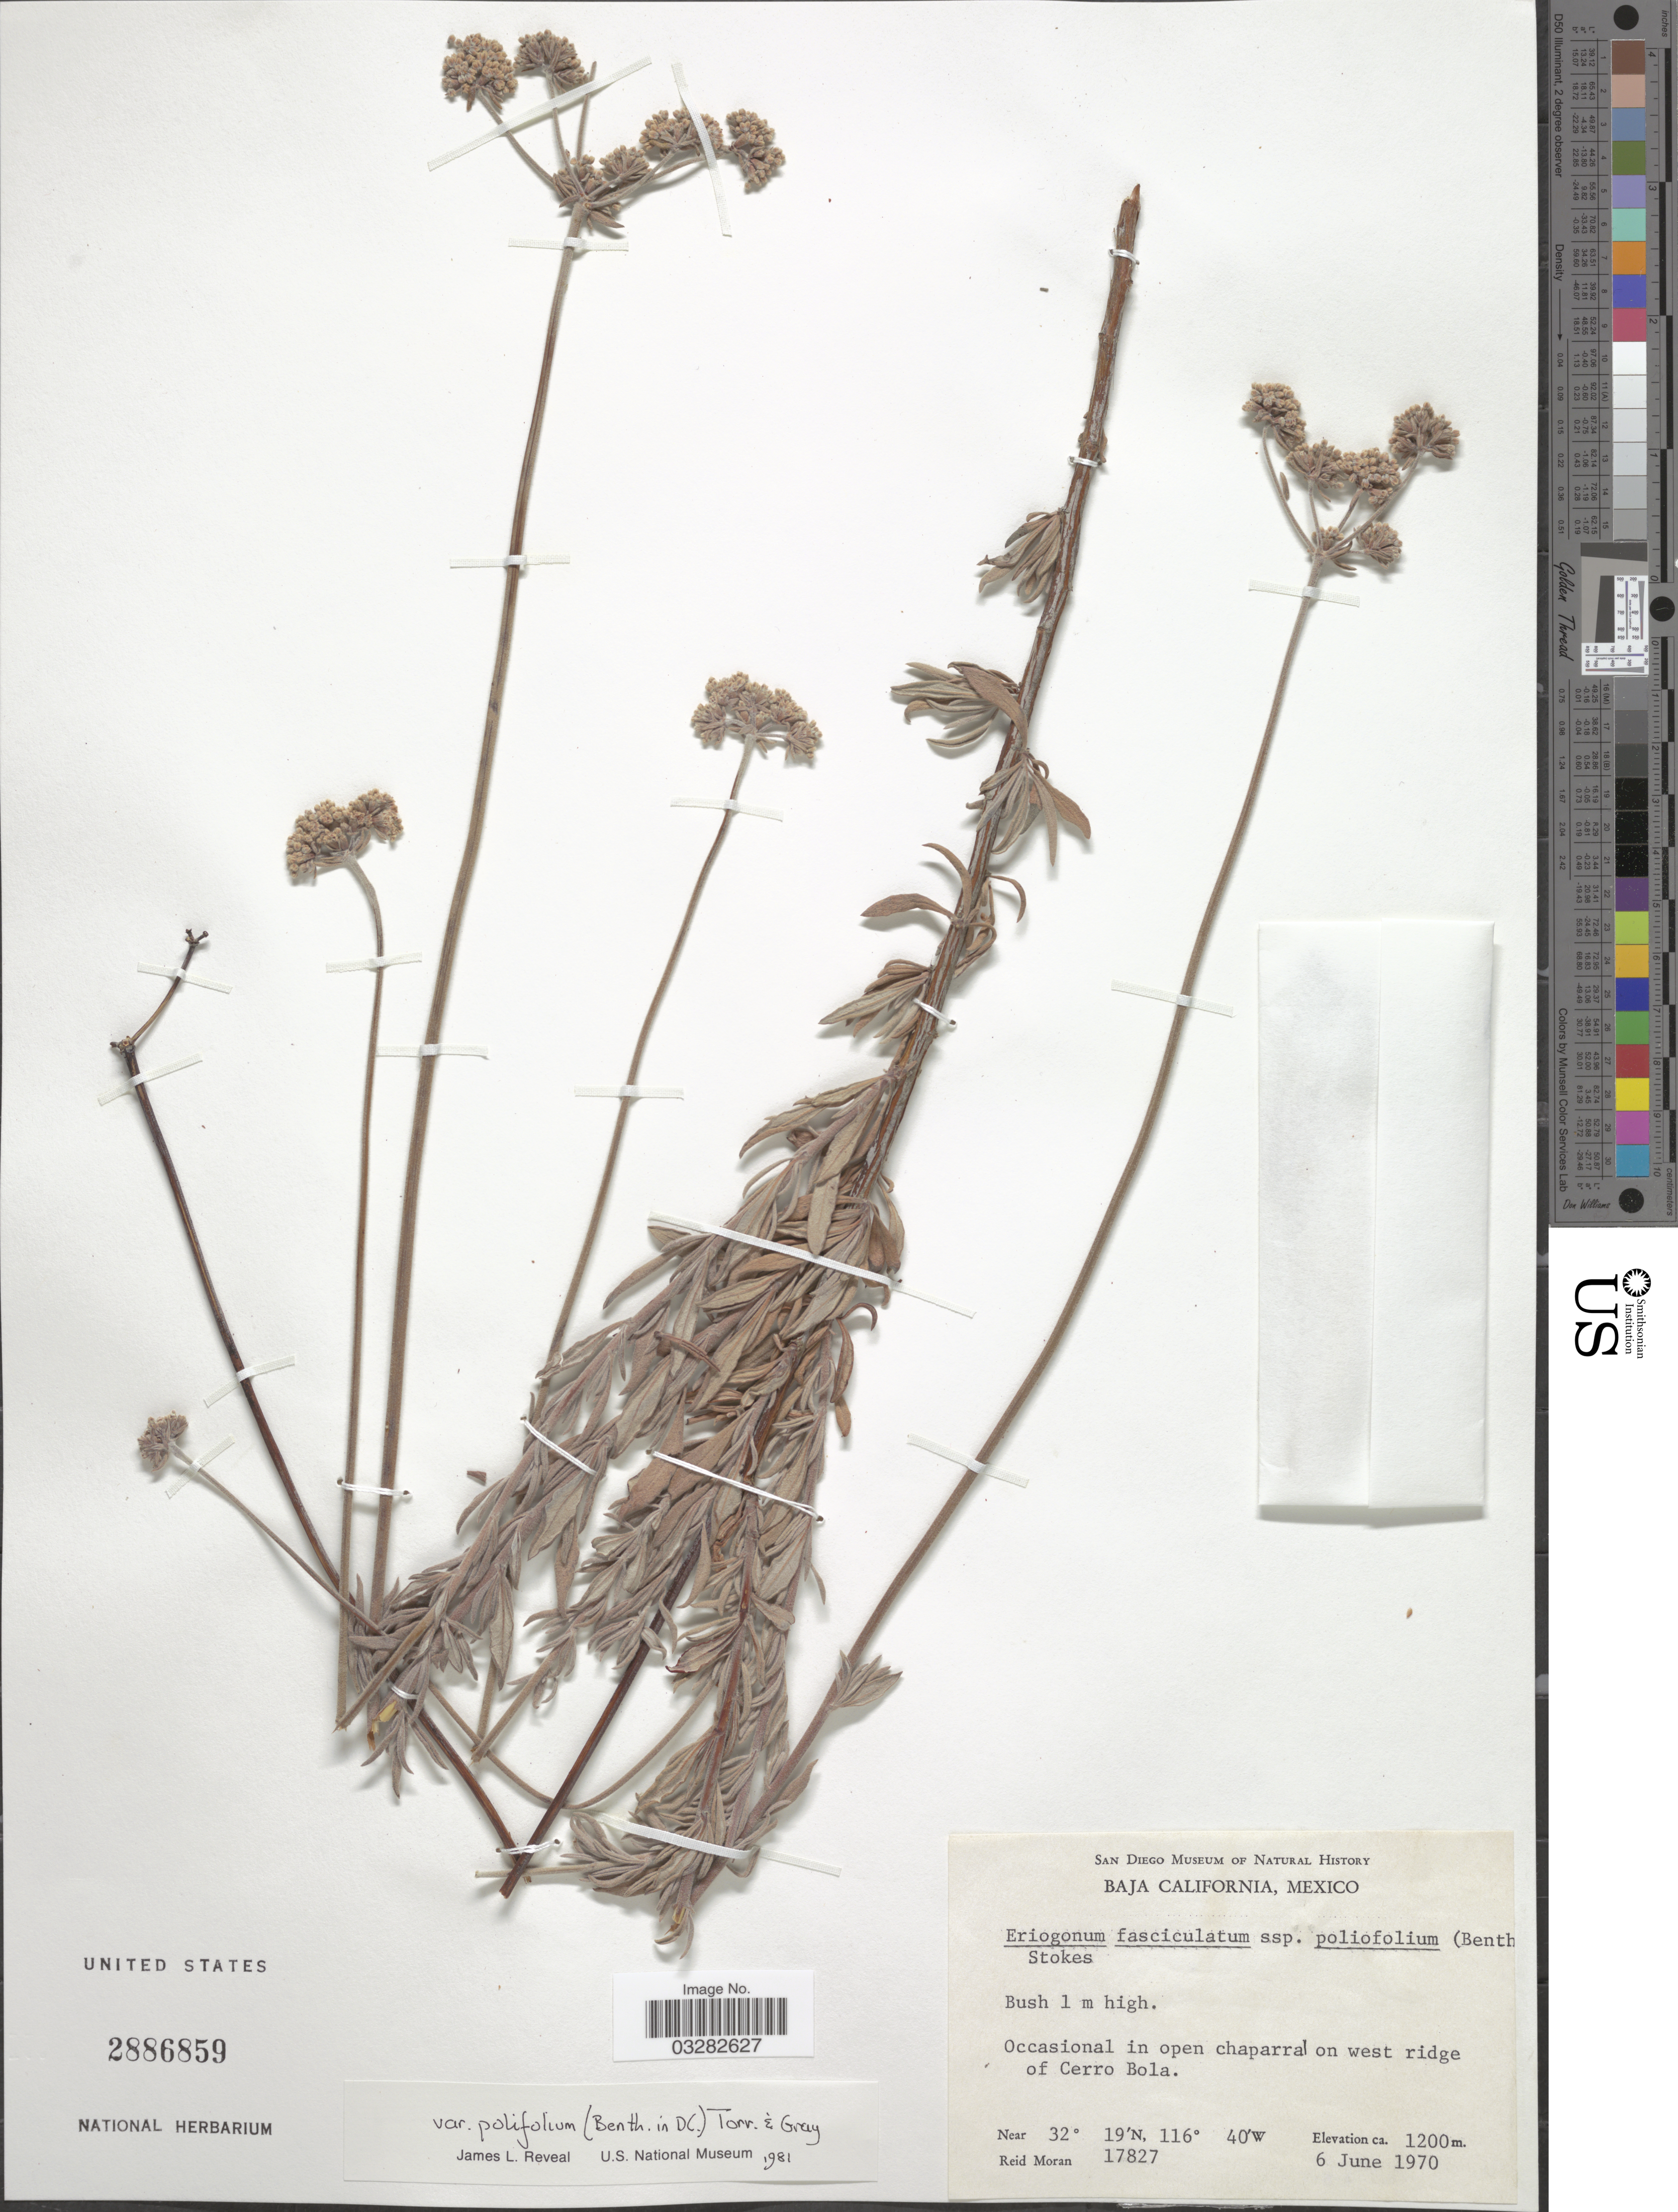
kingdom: Plantae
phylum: Tracheophyta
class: Magnoliopsida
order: Caryophyllales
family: Polygonaceae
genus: Eriogonum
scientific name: Eriogonum fasciculatum var. polifolium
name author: (Benth.) Torr. & A. Gray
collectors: R. Moran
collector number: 17827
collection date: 1970-06-06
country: Mexico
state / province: Baja California Norte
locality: Occasional in open chaparral on west ridge of Cerro Bola.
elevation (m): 1200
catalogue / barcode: US 2886859